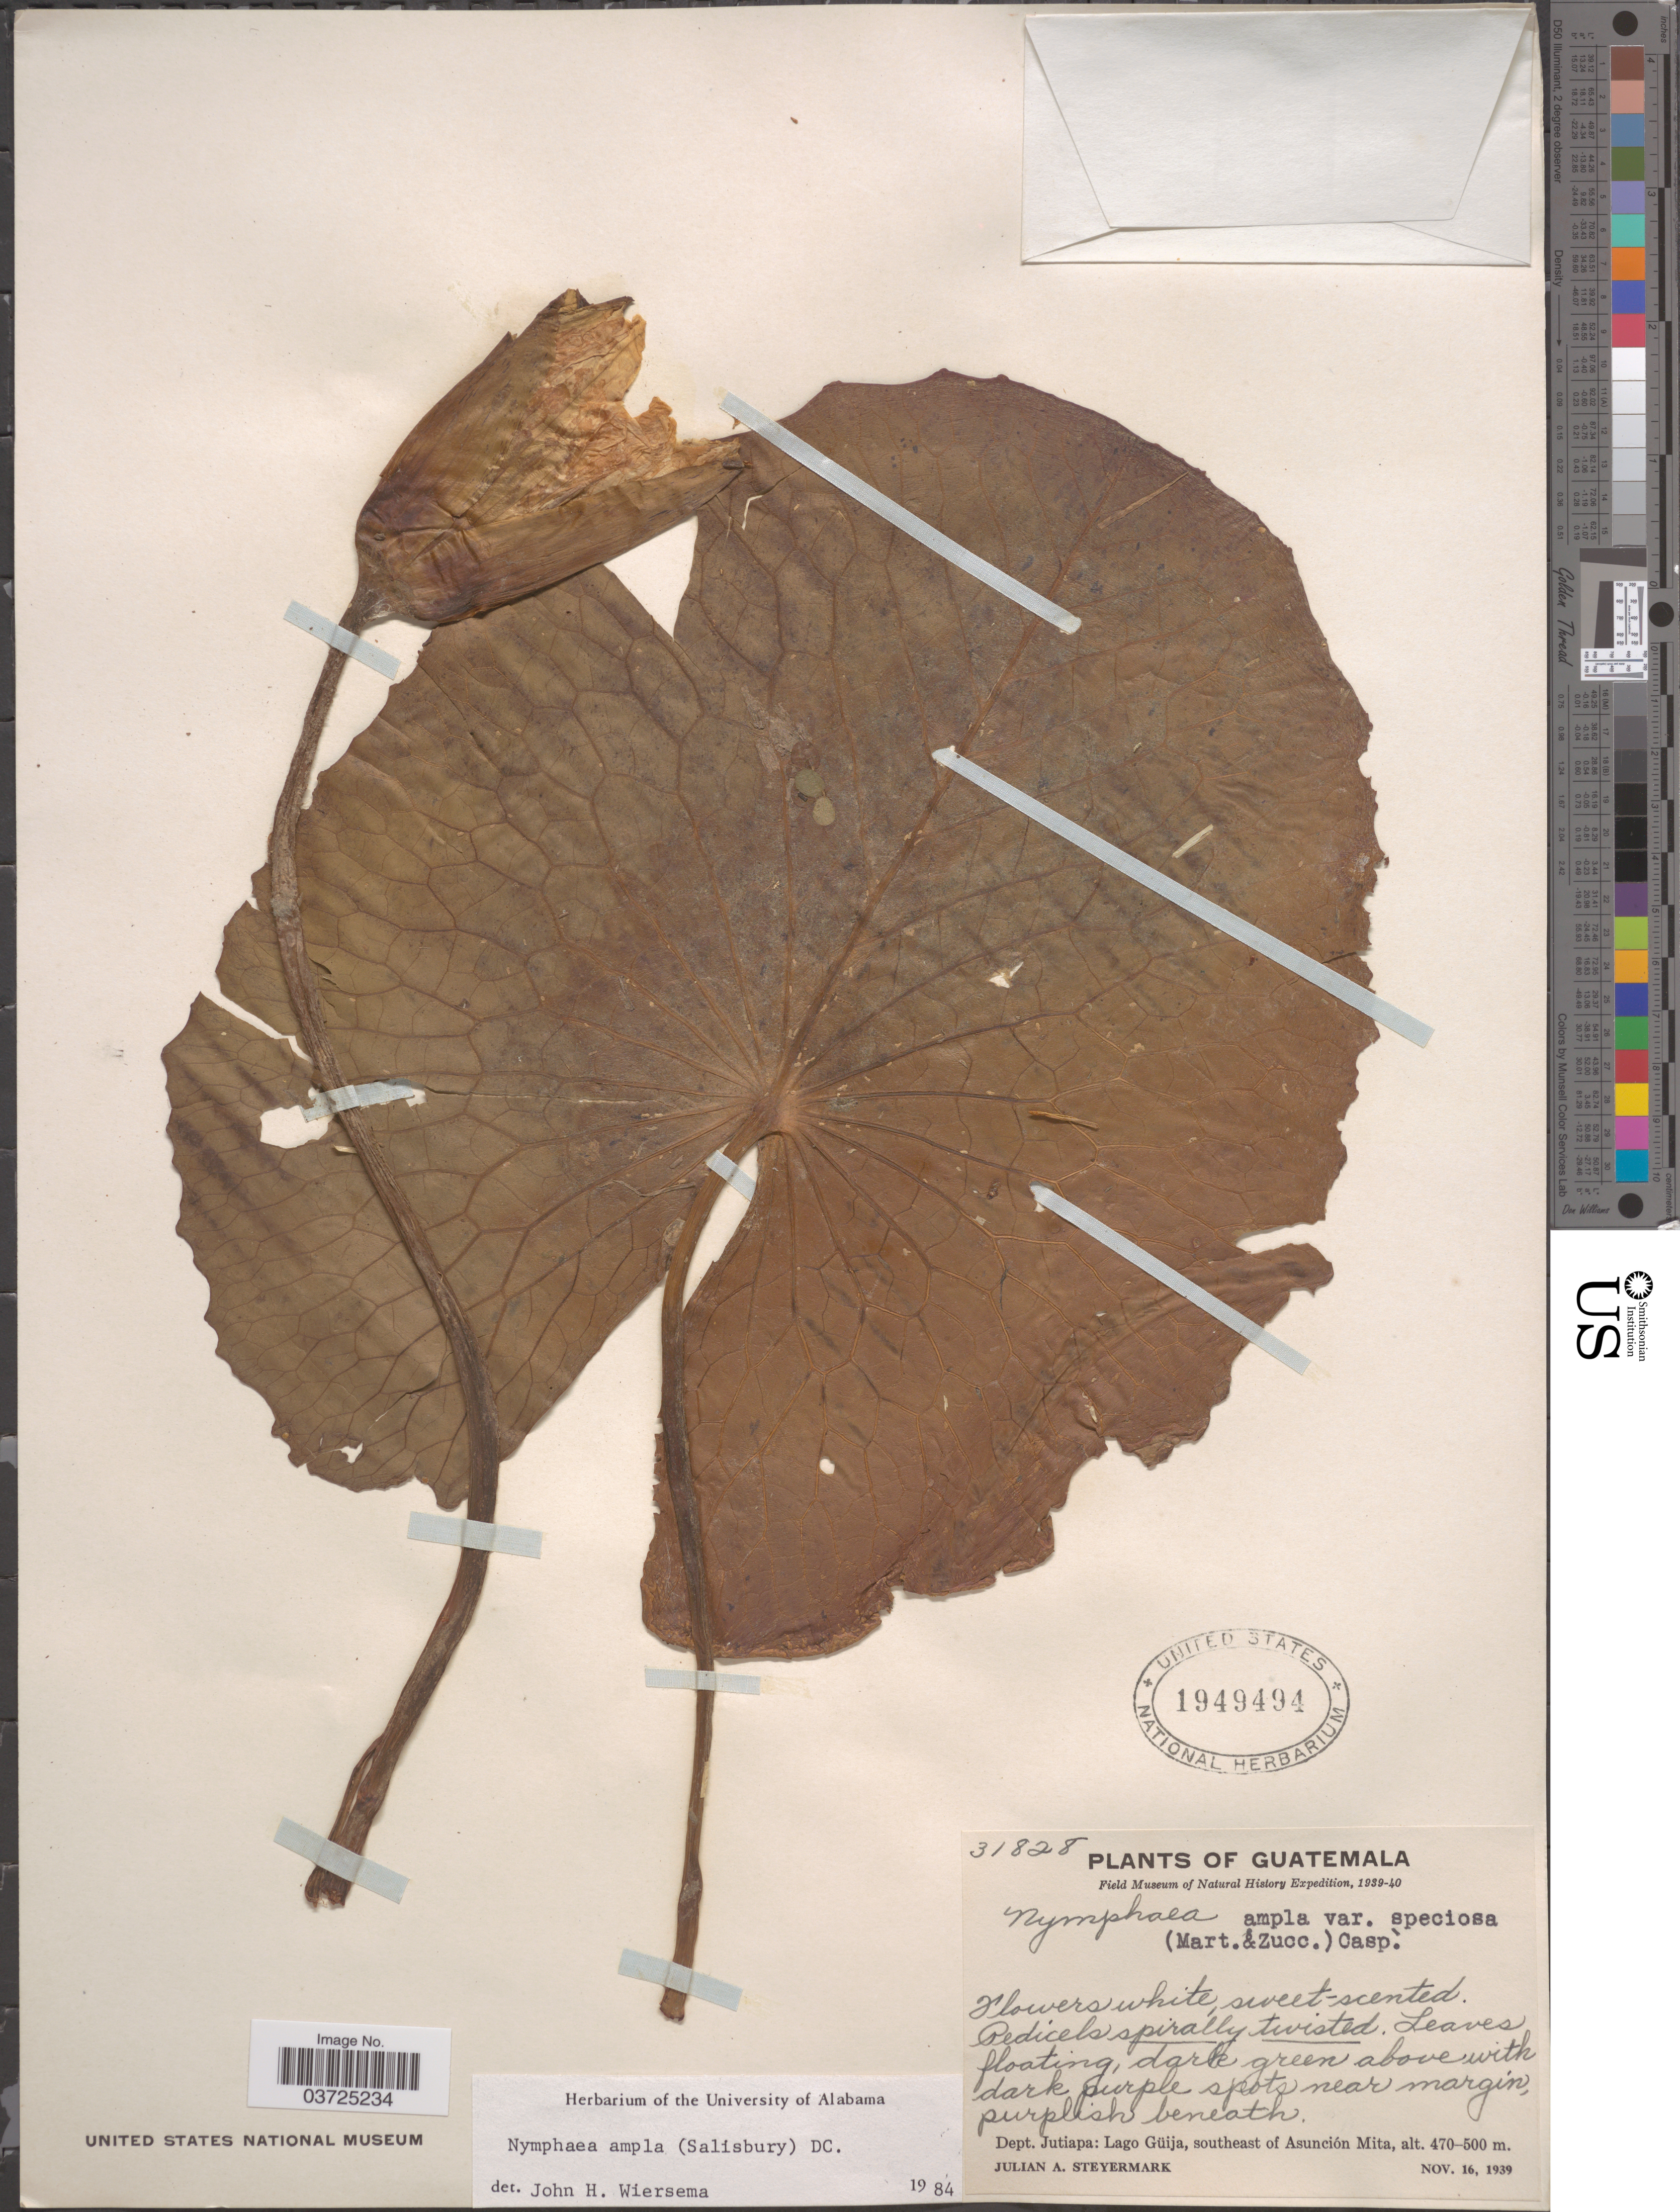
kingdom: Plantae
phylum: Tracheophyta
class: Magnoliopsida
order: Nymphaeales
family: Nymphaeaceae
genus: Nymphaea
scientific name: Nymphaea ampla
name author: (Salisb.) DC.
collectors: J. Steyermark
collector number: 31828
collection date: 1939-11-16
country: Guatemala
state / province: Jutiapa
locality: Dept. Jutiapa: Lago Güija, southeast to Asunción Mita.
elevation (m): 470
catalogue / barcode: US 1949494